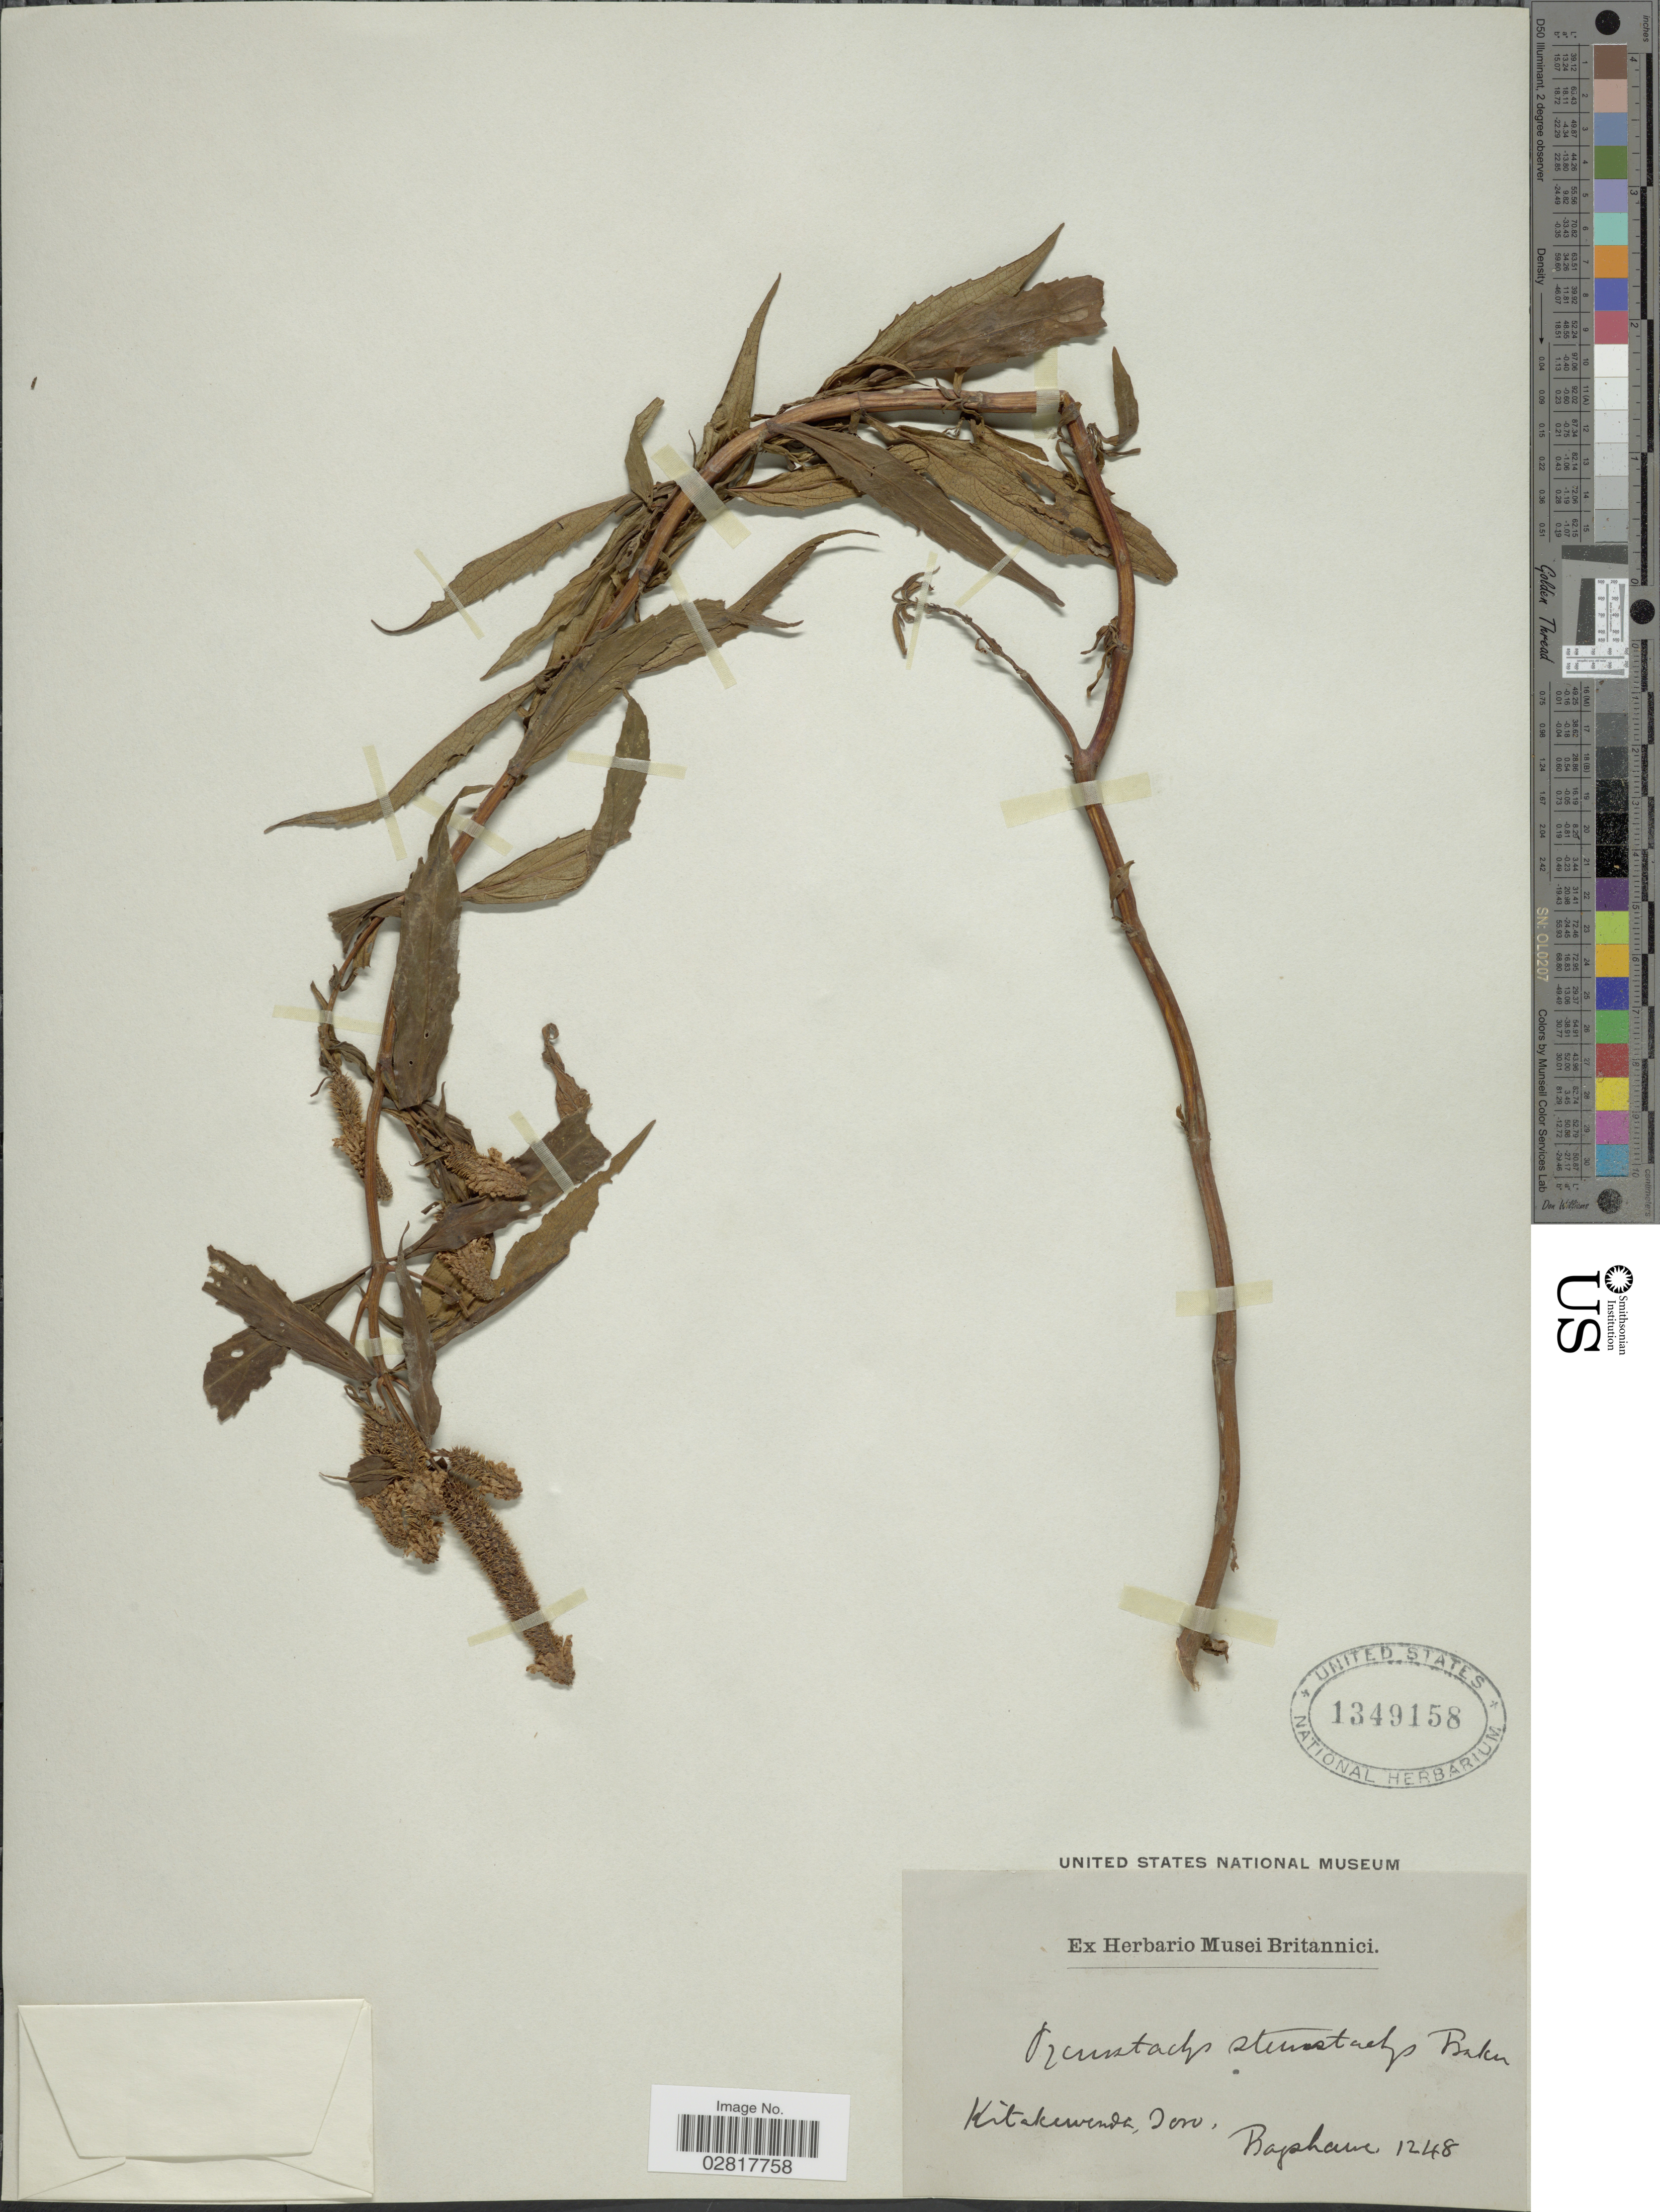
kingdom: Plantae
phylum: Tracheophyta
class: Magnoliopsida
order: Lamiales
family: Lamiaceae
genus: Pycnostachys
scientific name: Pycnostachys stenostachys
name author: Baker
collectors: Baphane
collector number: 1248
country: Uganda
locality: Kitagwenda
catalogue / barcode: US 1349158